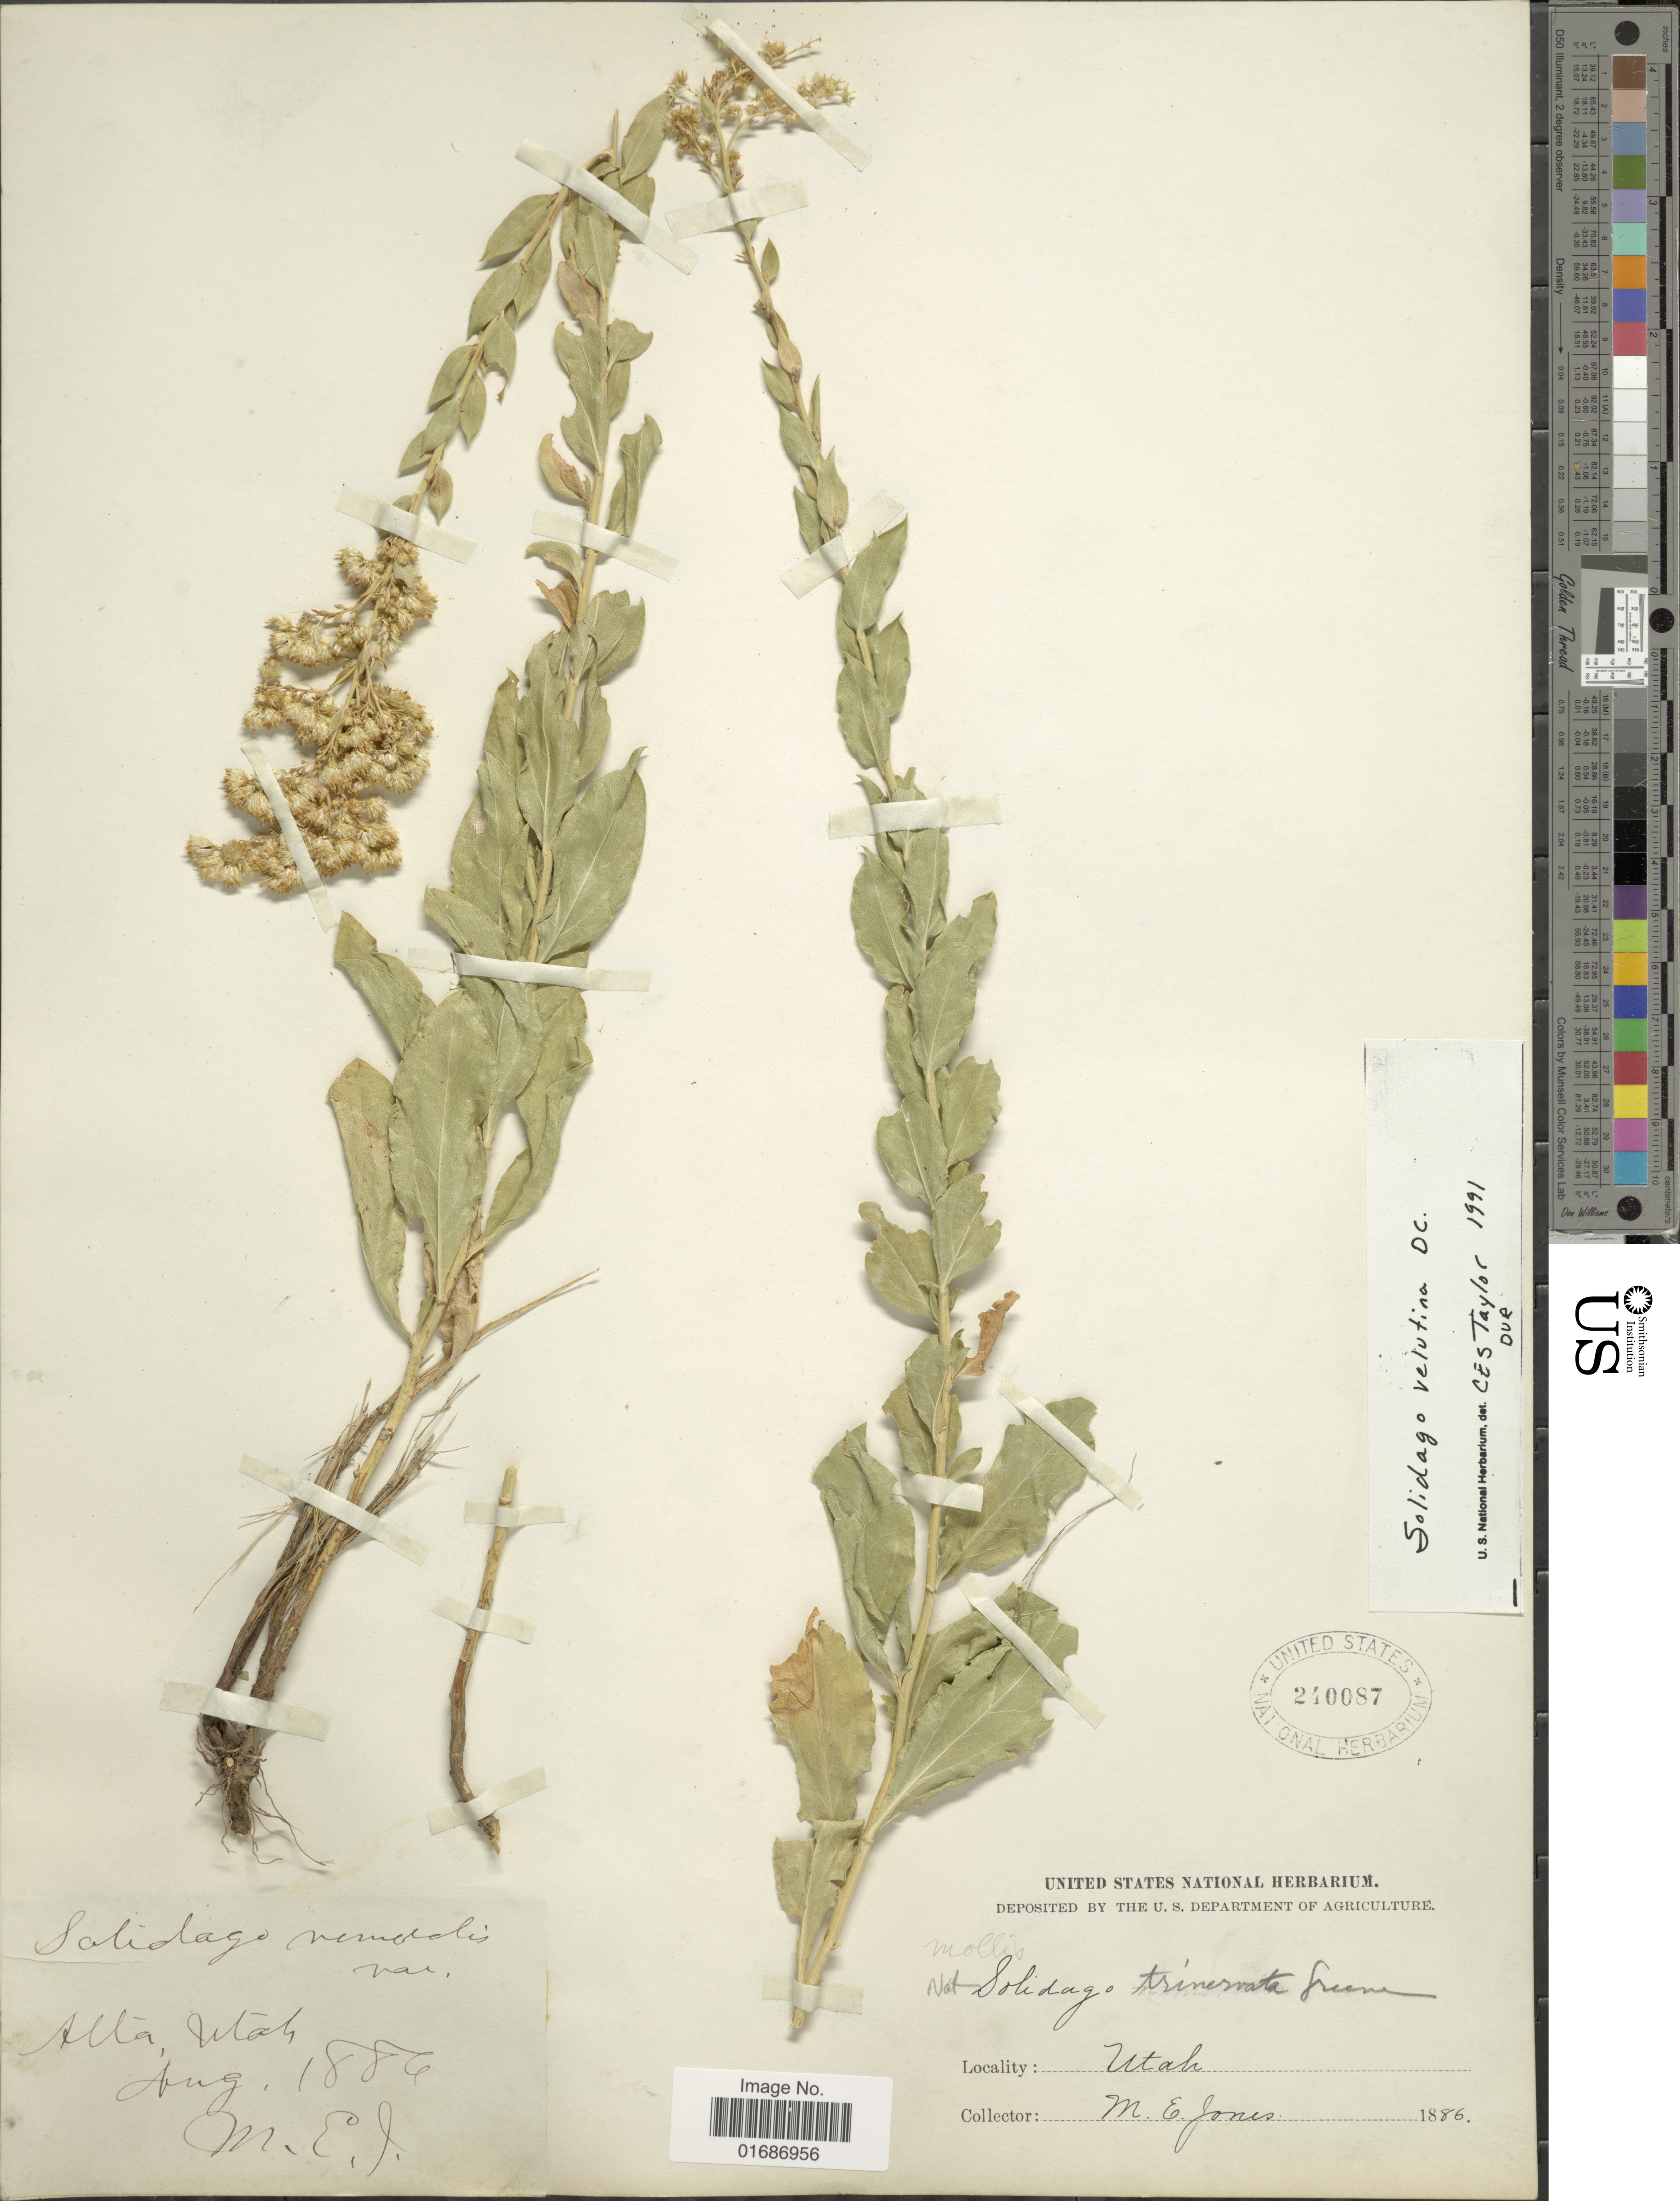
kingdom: Plantae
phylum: Tracheophyta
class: Magnoliopsida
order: Asterales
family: Asteraceae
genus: Solidago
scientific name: Solidago garrettii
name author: Rydb.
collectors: M. E. Jones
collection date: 1884-08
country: United States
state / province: Utah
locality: Alla, Utah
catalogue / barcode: US 240087